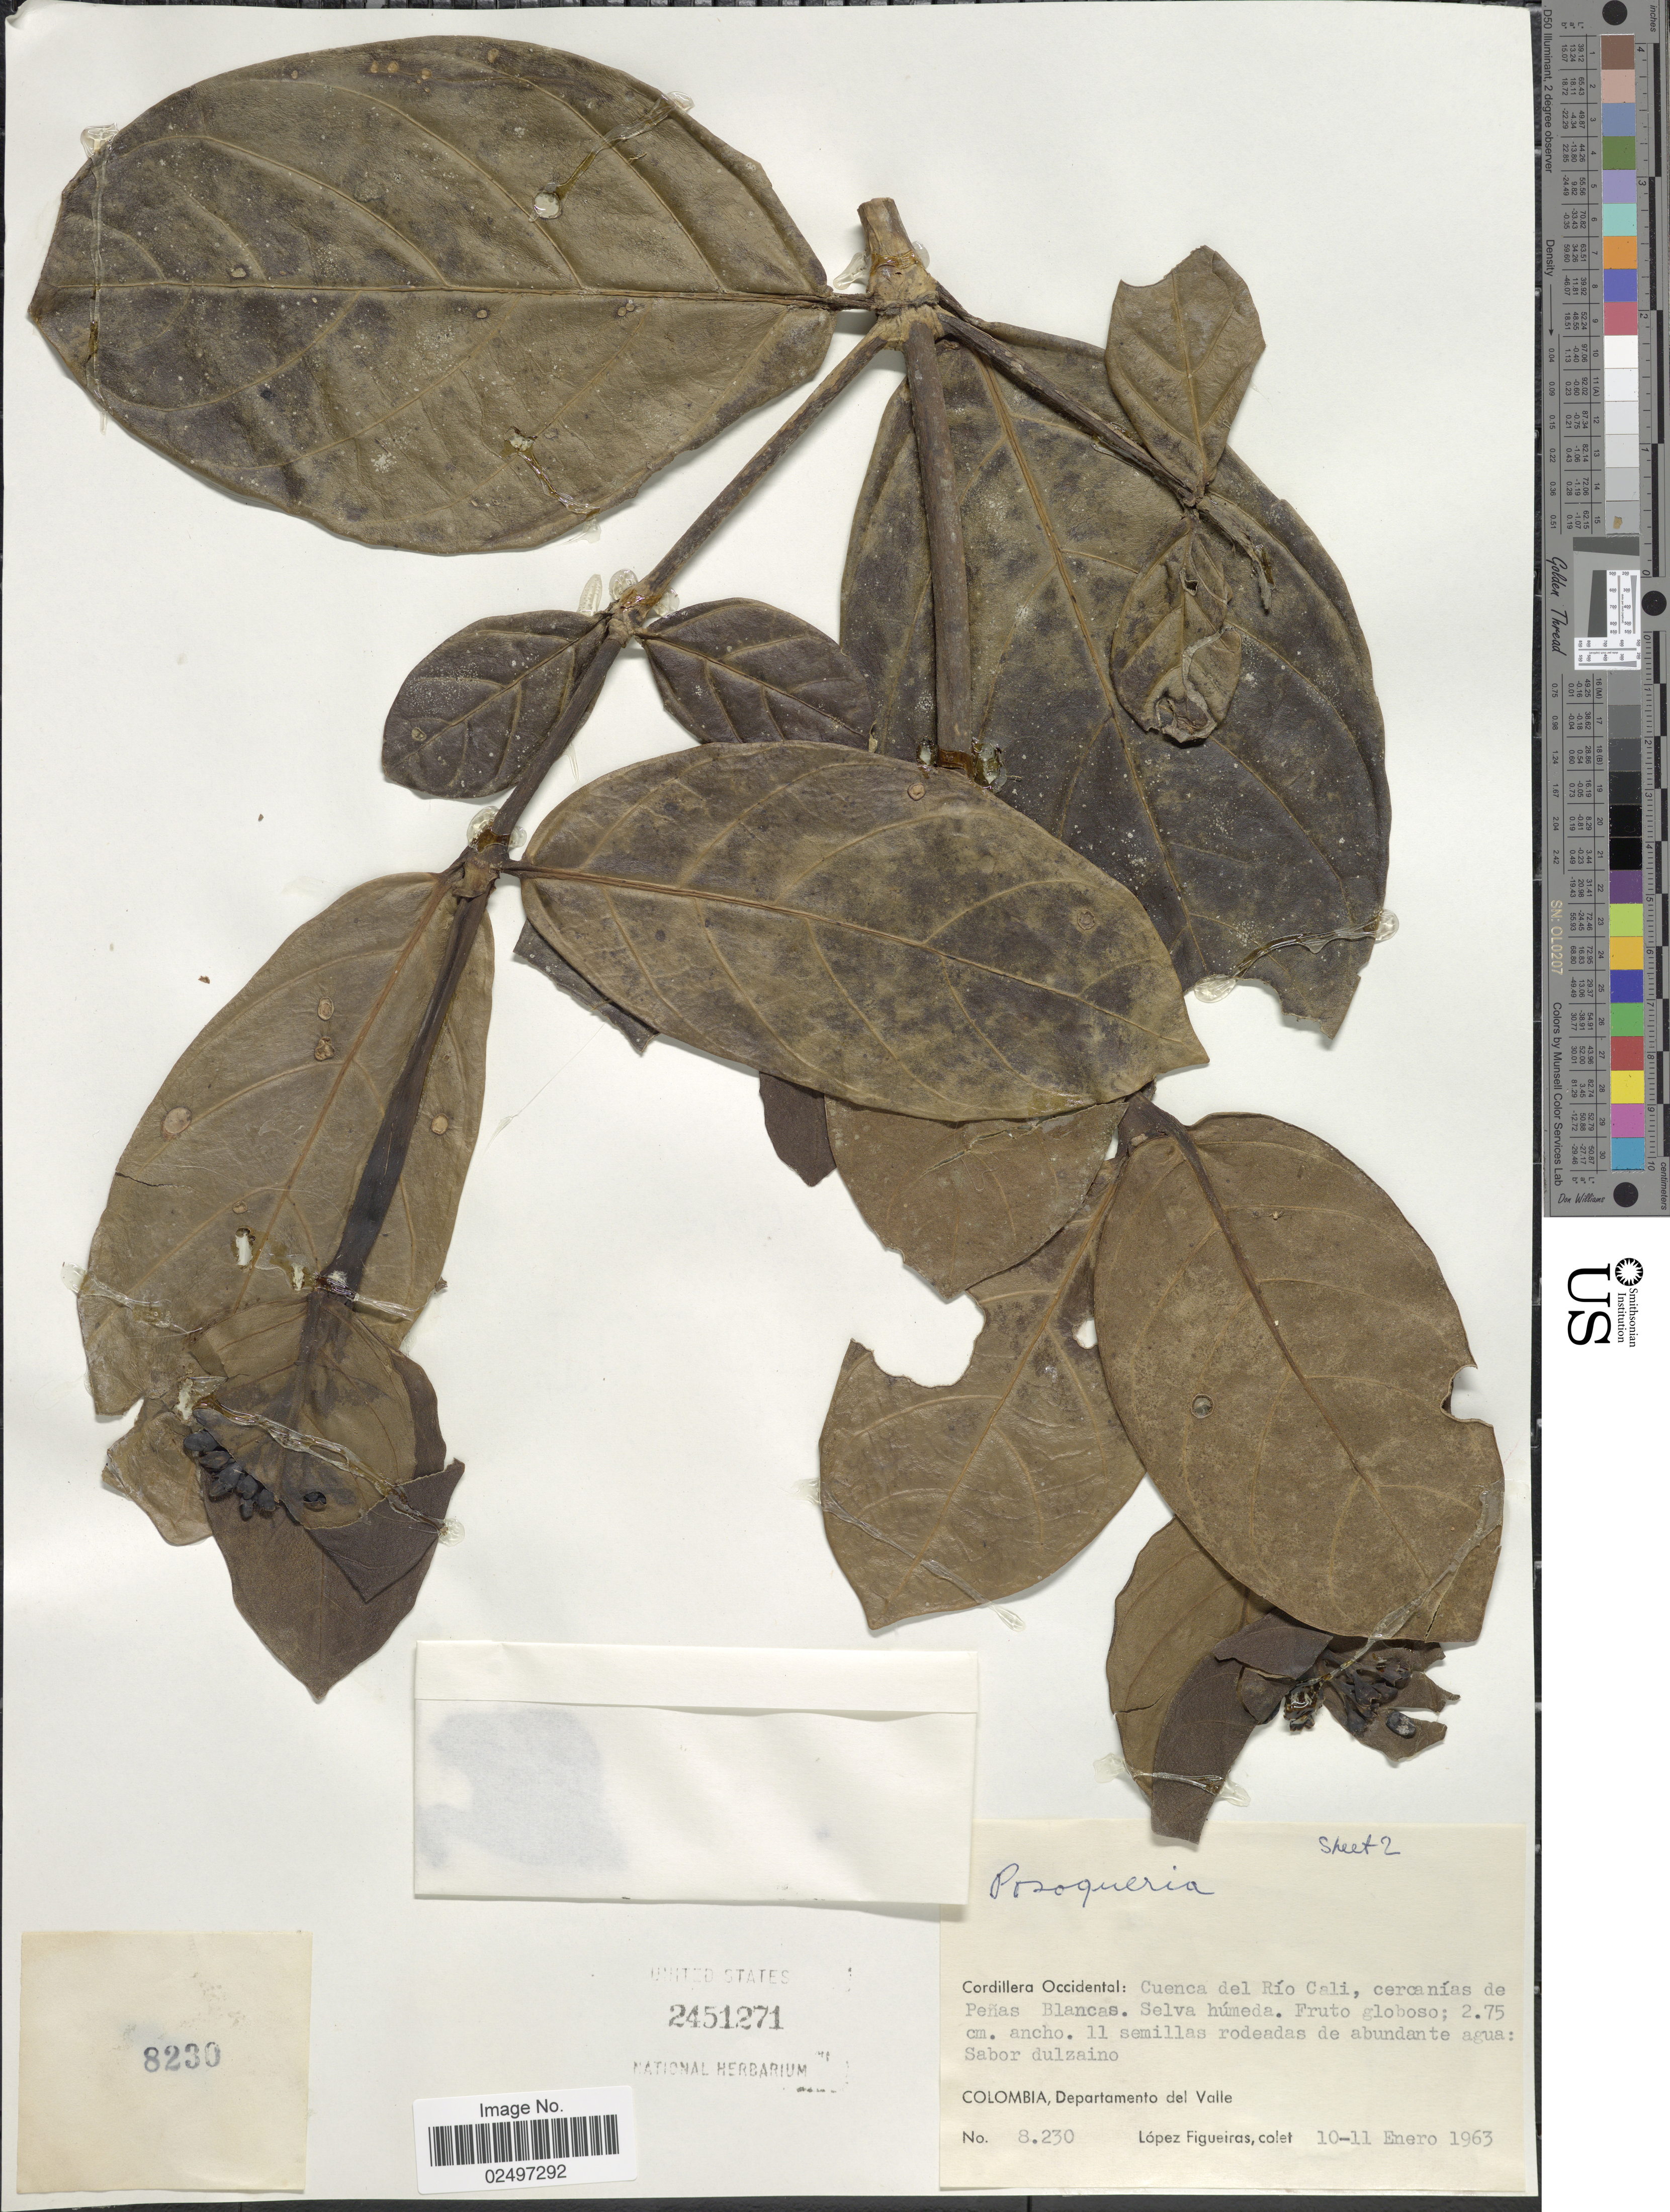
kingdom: Plantae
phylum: Tracheophyta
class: Magnoliopsida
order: Gentianales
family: Rubiaceae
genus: Posoqueria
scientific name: Posoqueria sp.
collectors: M. López Figueiras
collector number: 8230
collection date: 1963-01-10/1963-01-11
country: Colombia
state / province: Valle del Cauca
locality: Cordillera Occidental: Cuenca del Rio Cali, cercanias de Penas Blancas, Selva humed, Colombia, Departamento del Valle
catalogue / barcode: US 2451271